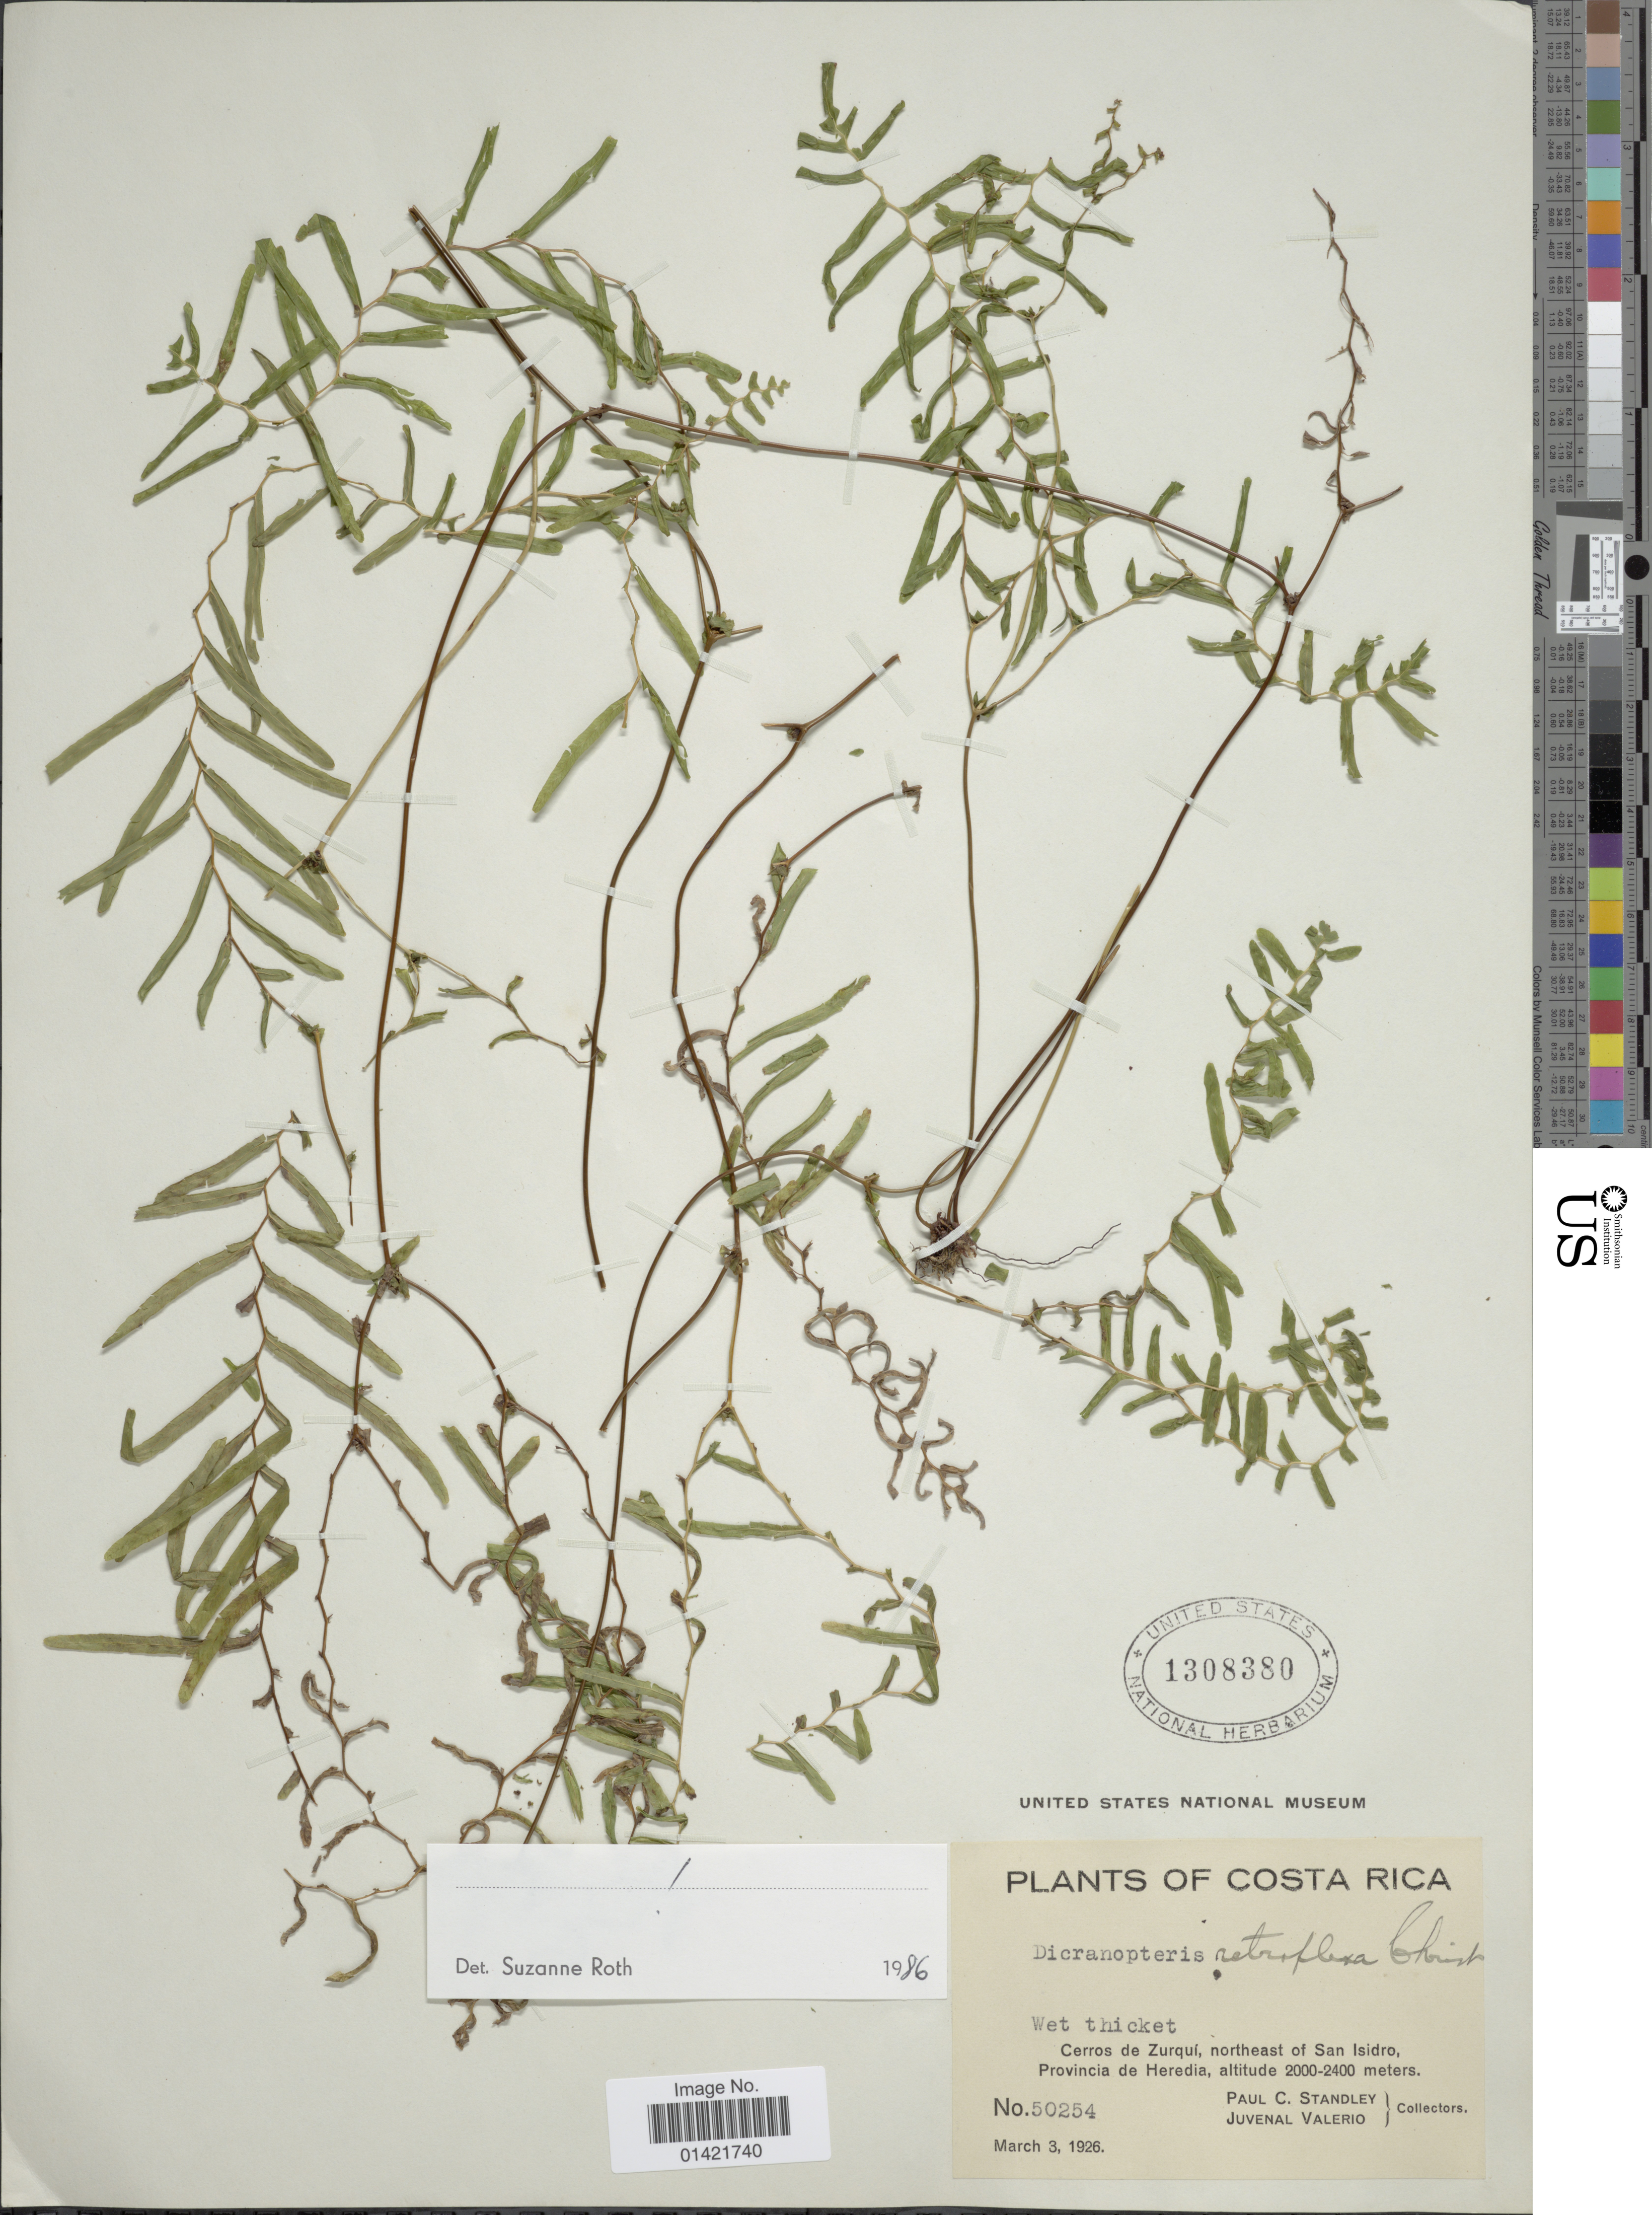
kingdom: Plantae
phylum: Tracheophyta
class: Polypodiopsida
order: Gleicheniales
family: Gleicheniaceae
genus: Sticherus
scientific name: Sticherus retroflexus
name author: (Bornm. ex Christ) Copel.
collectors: P. C. Standley & J. Valerio R.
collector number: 50254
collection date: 1926-03-03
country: Costa Rica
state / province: Heredia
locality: Cerros de Zurqui, northeast of San Isidro, Provincia de Heredia.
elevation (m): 610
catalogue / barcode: US 1308380